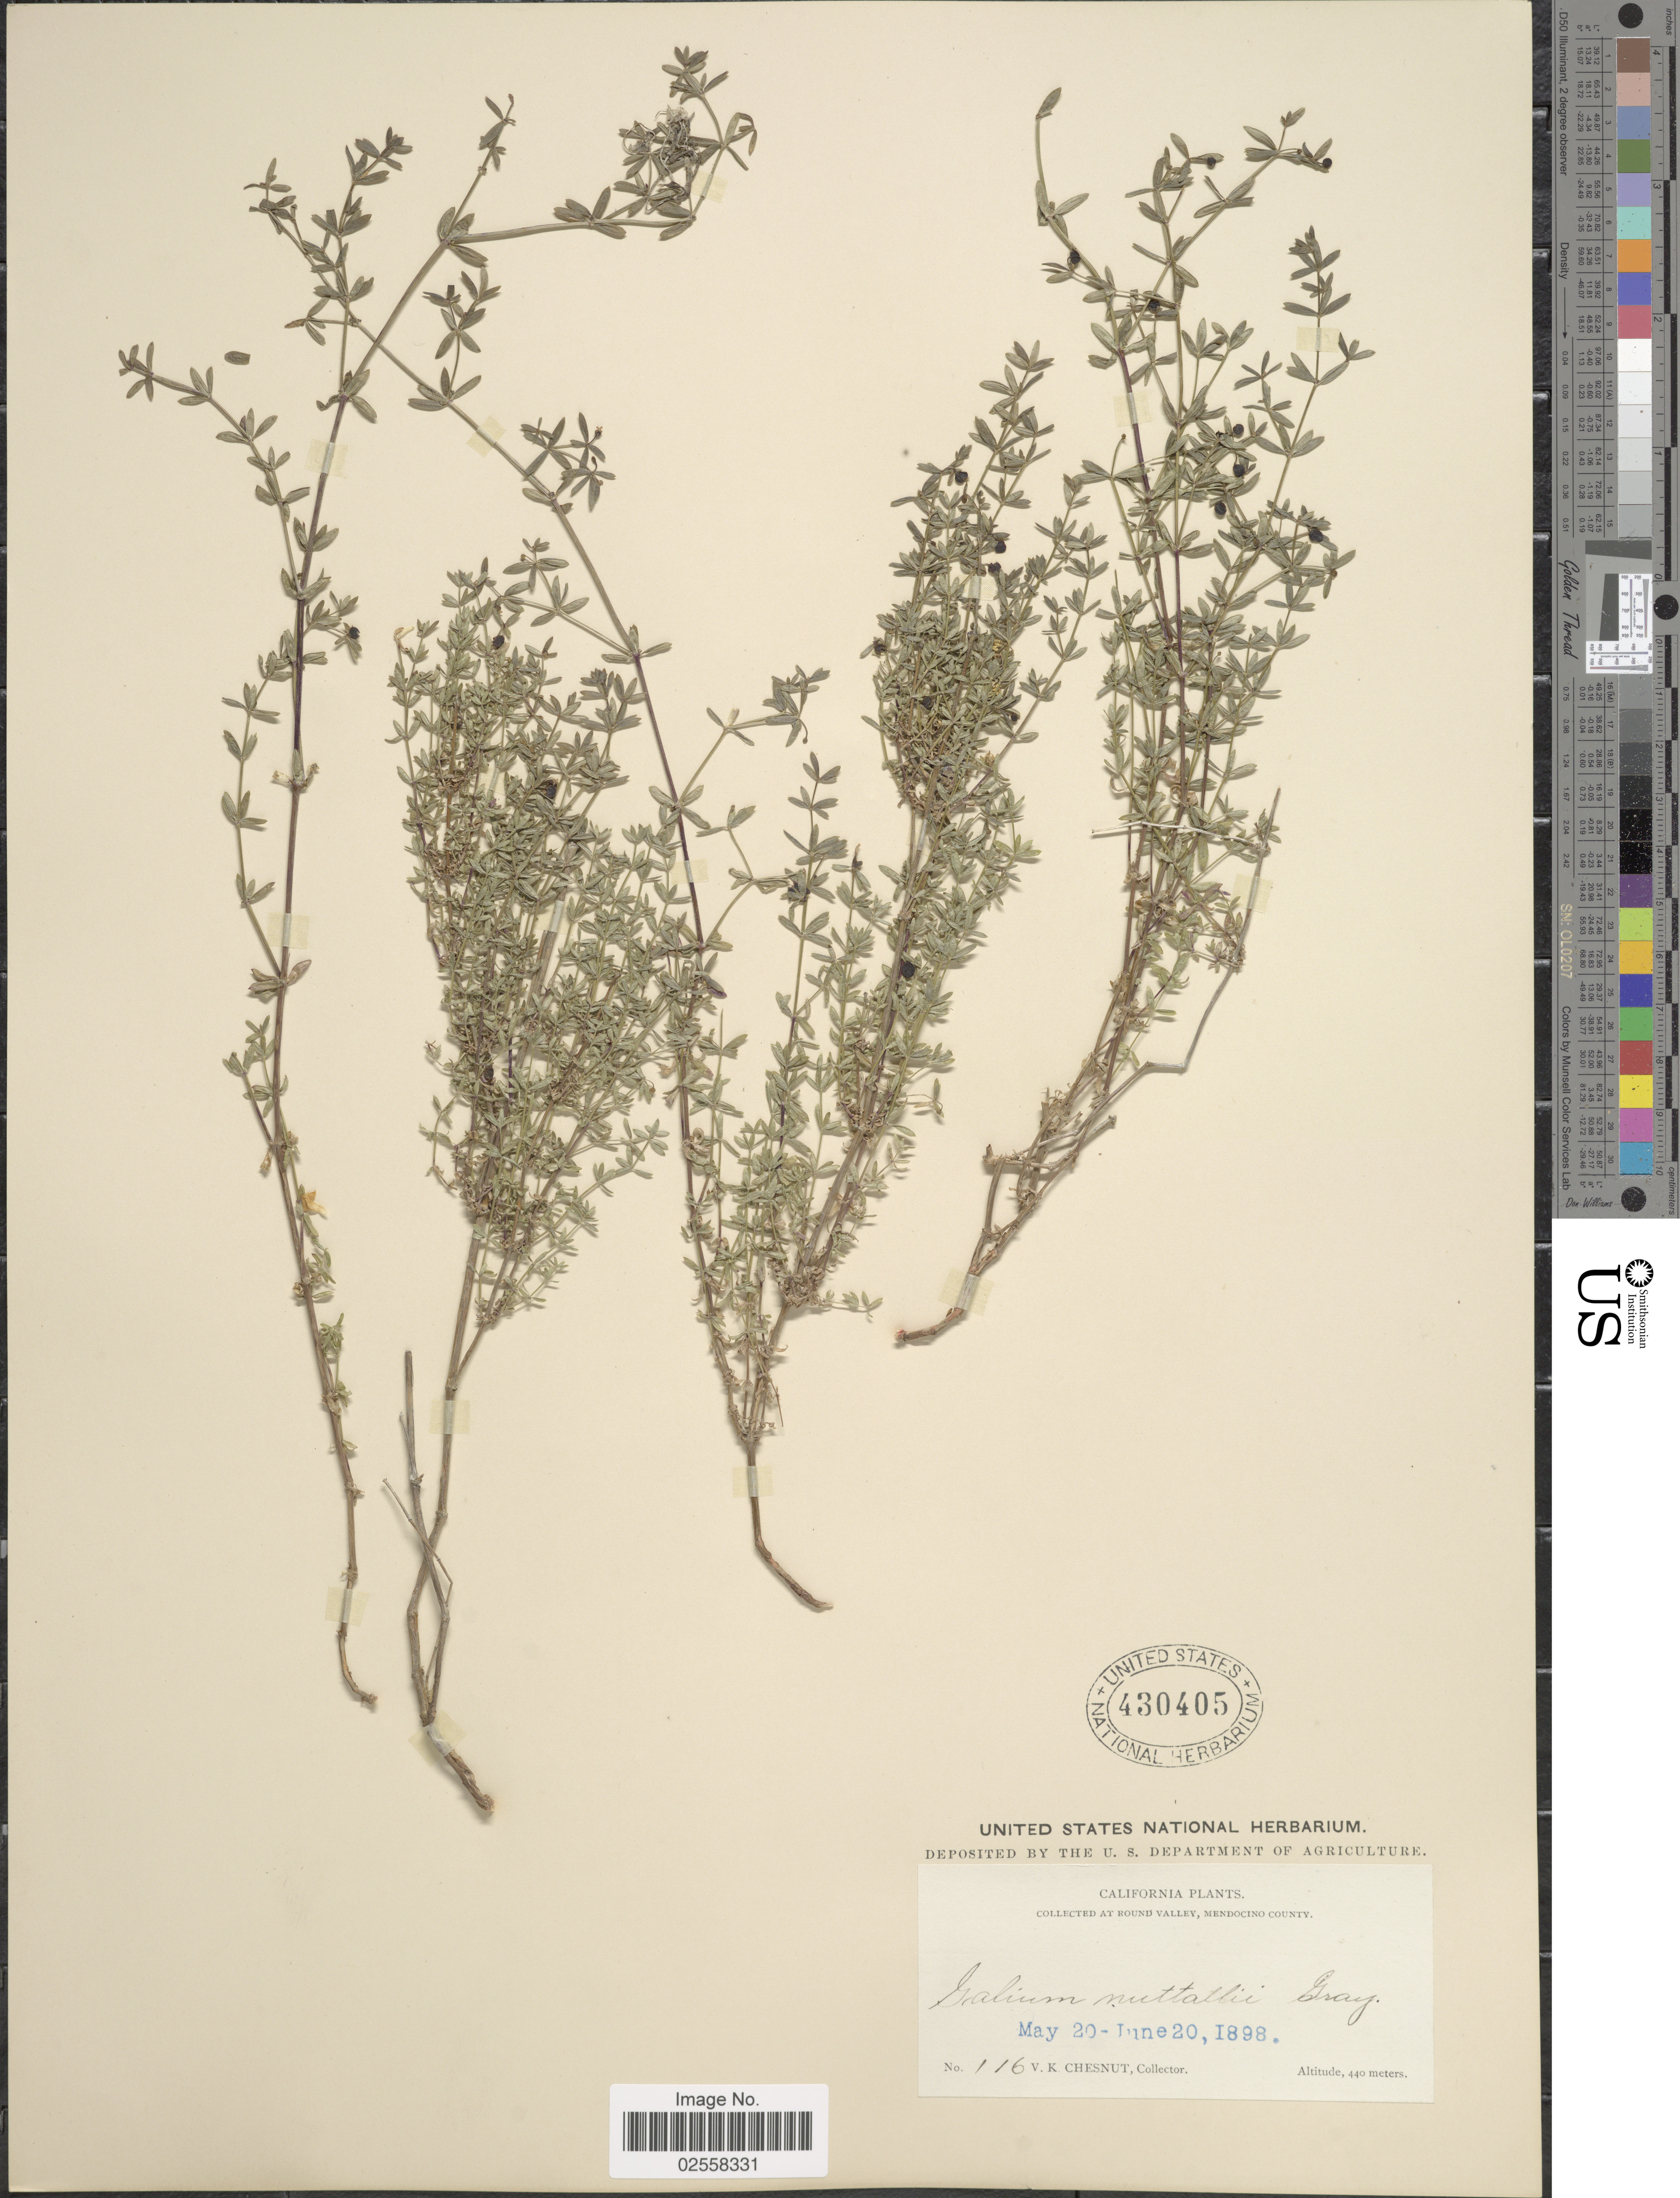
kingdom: Plantae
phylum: Tracheophyta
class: Magnoliopsida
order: Gentianales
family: Rubiaceae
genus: Galium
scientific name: Galium nuttallii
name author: A. Gray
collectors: V. Chesnut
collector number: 116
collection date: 1898-05-20/1898-06-20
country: United States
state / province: California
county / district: Mendocino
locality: Round Valley, Mendocino County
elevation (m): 440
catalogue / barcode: US 430405